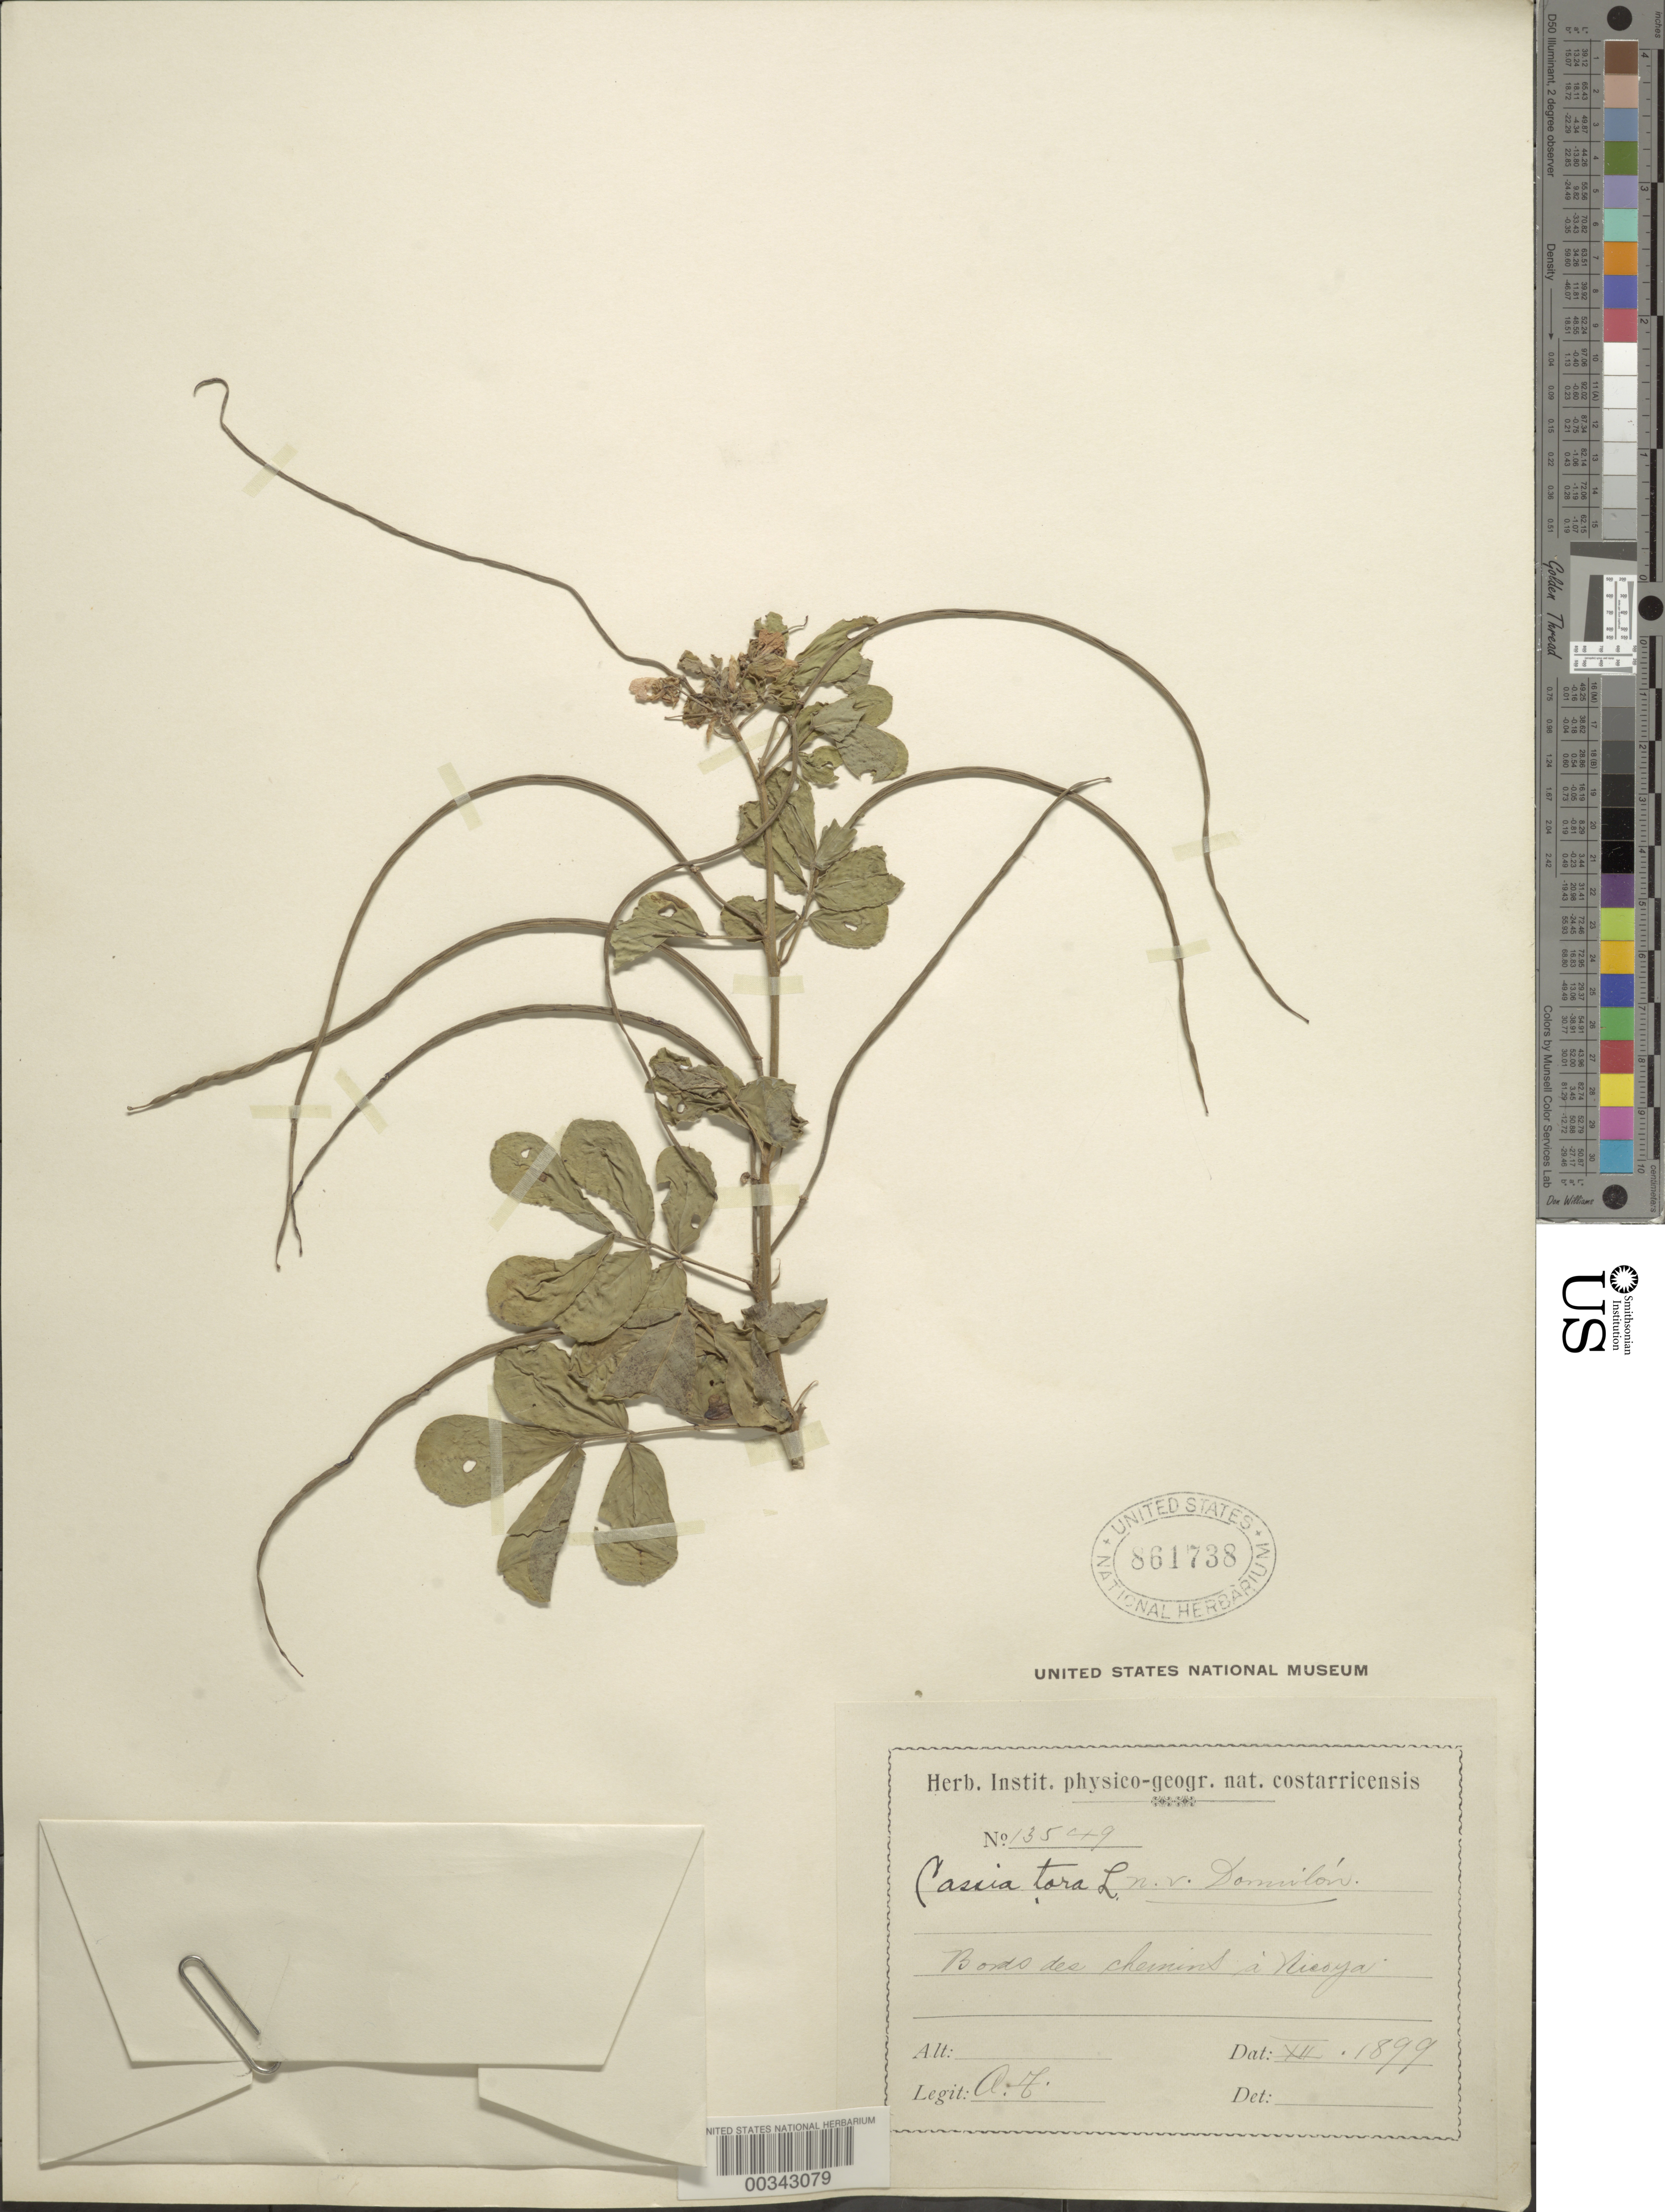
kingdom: Plantae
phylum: Tracheophyta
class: Magnoliopsida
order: Fabales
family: Fabaceae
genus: Senna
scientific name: Senna obtusifolia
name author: (L.) H.S. Irwin & Barneby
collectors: A. Tonduz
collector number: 13549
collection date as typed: Dec 1899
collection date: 1899-12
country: Costa Rica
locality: Road to Nicoya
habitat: Edge of road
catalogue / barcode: US 861738